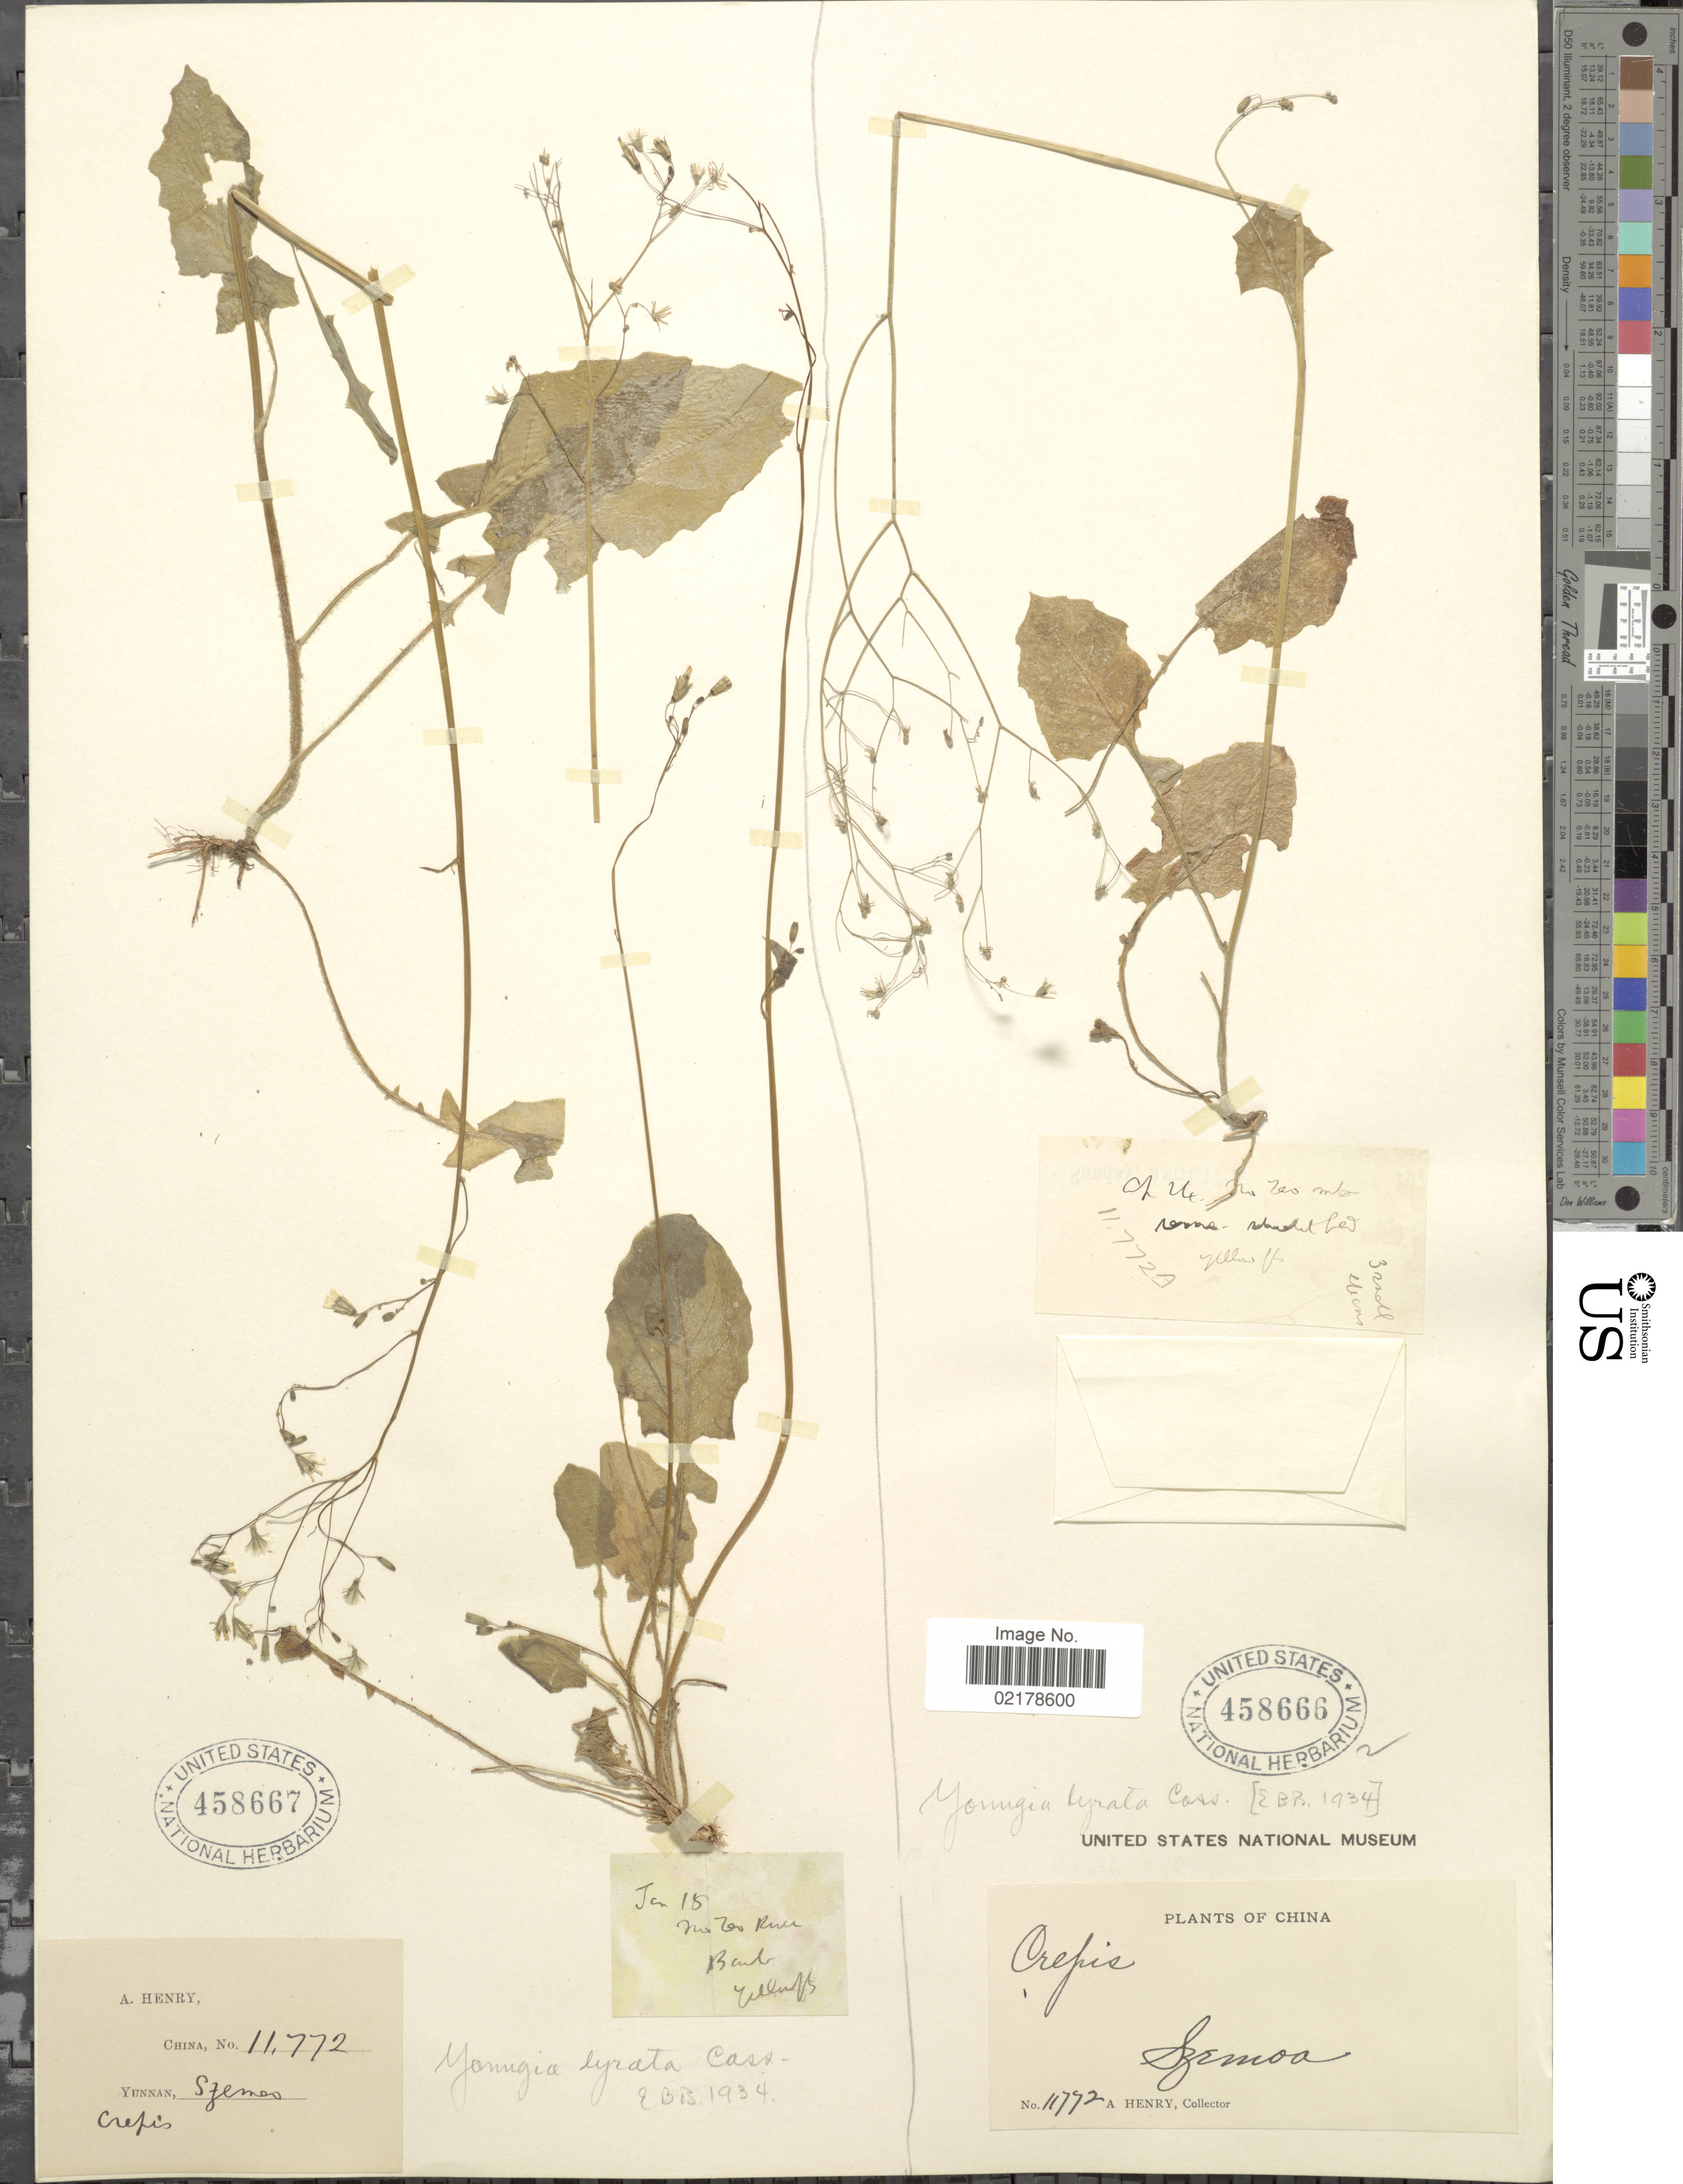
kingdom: Plantae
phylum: Tracheophyta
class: Magnoliopsida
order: Asterales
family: Asteraceae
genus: Youngia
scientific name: Youngia japonica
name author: (L.) DC.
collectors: A. Henry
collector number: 11772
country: China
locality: Szemoa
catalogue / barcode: US 458666-2